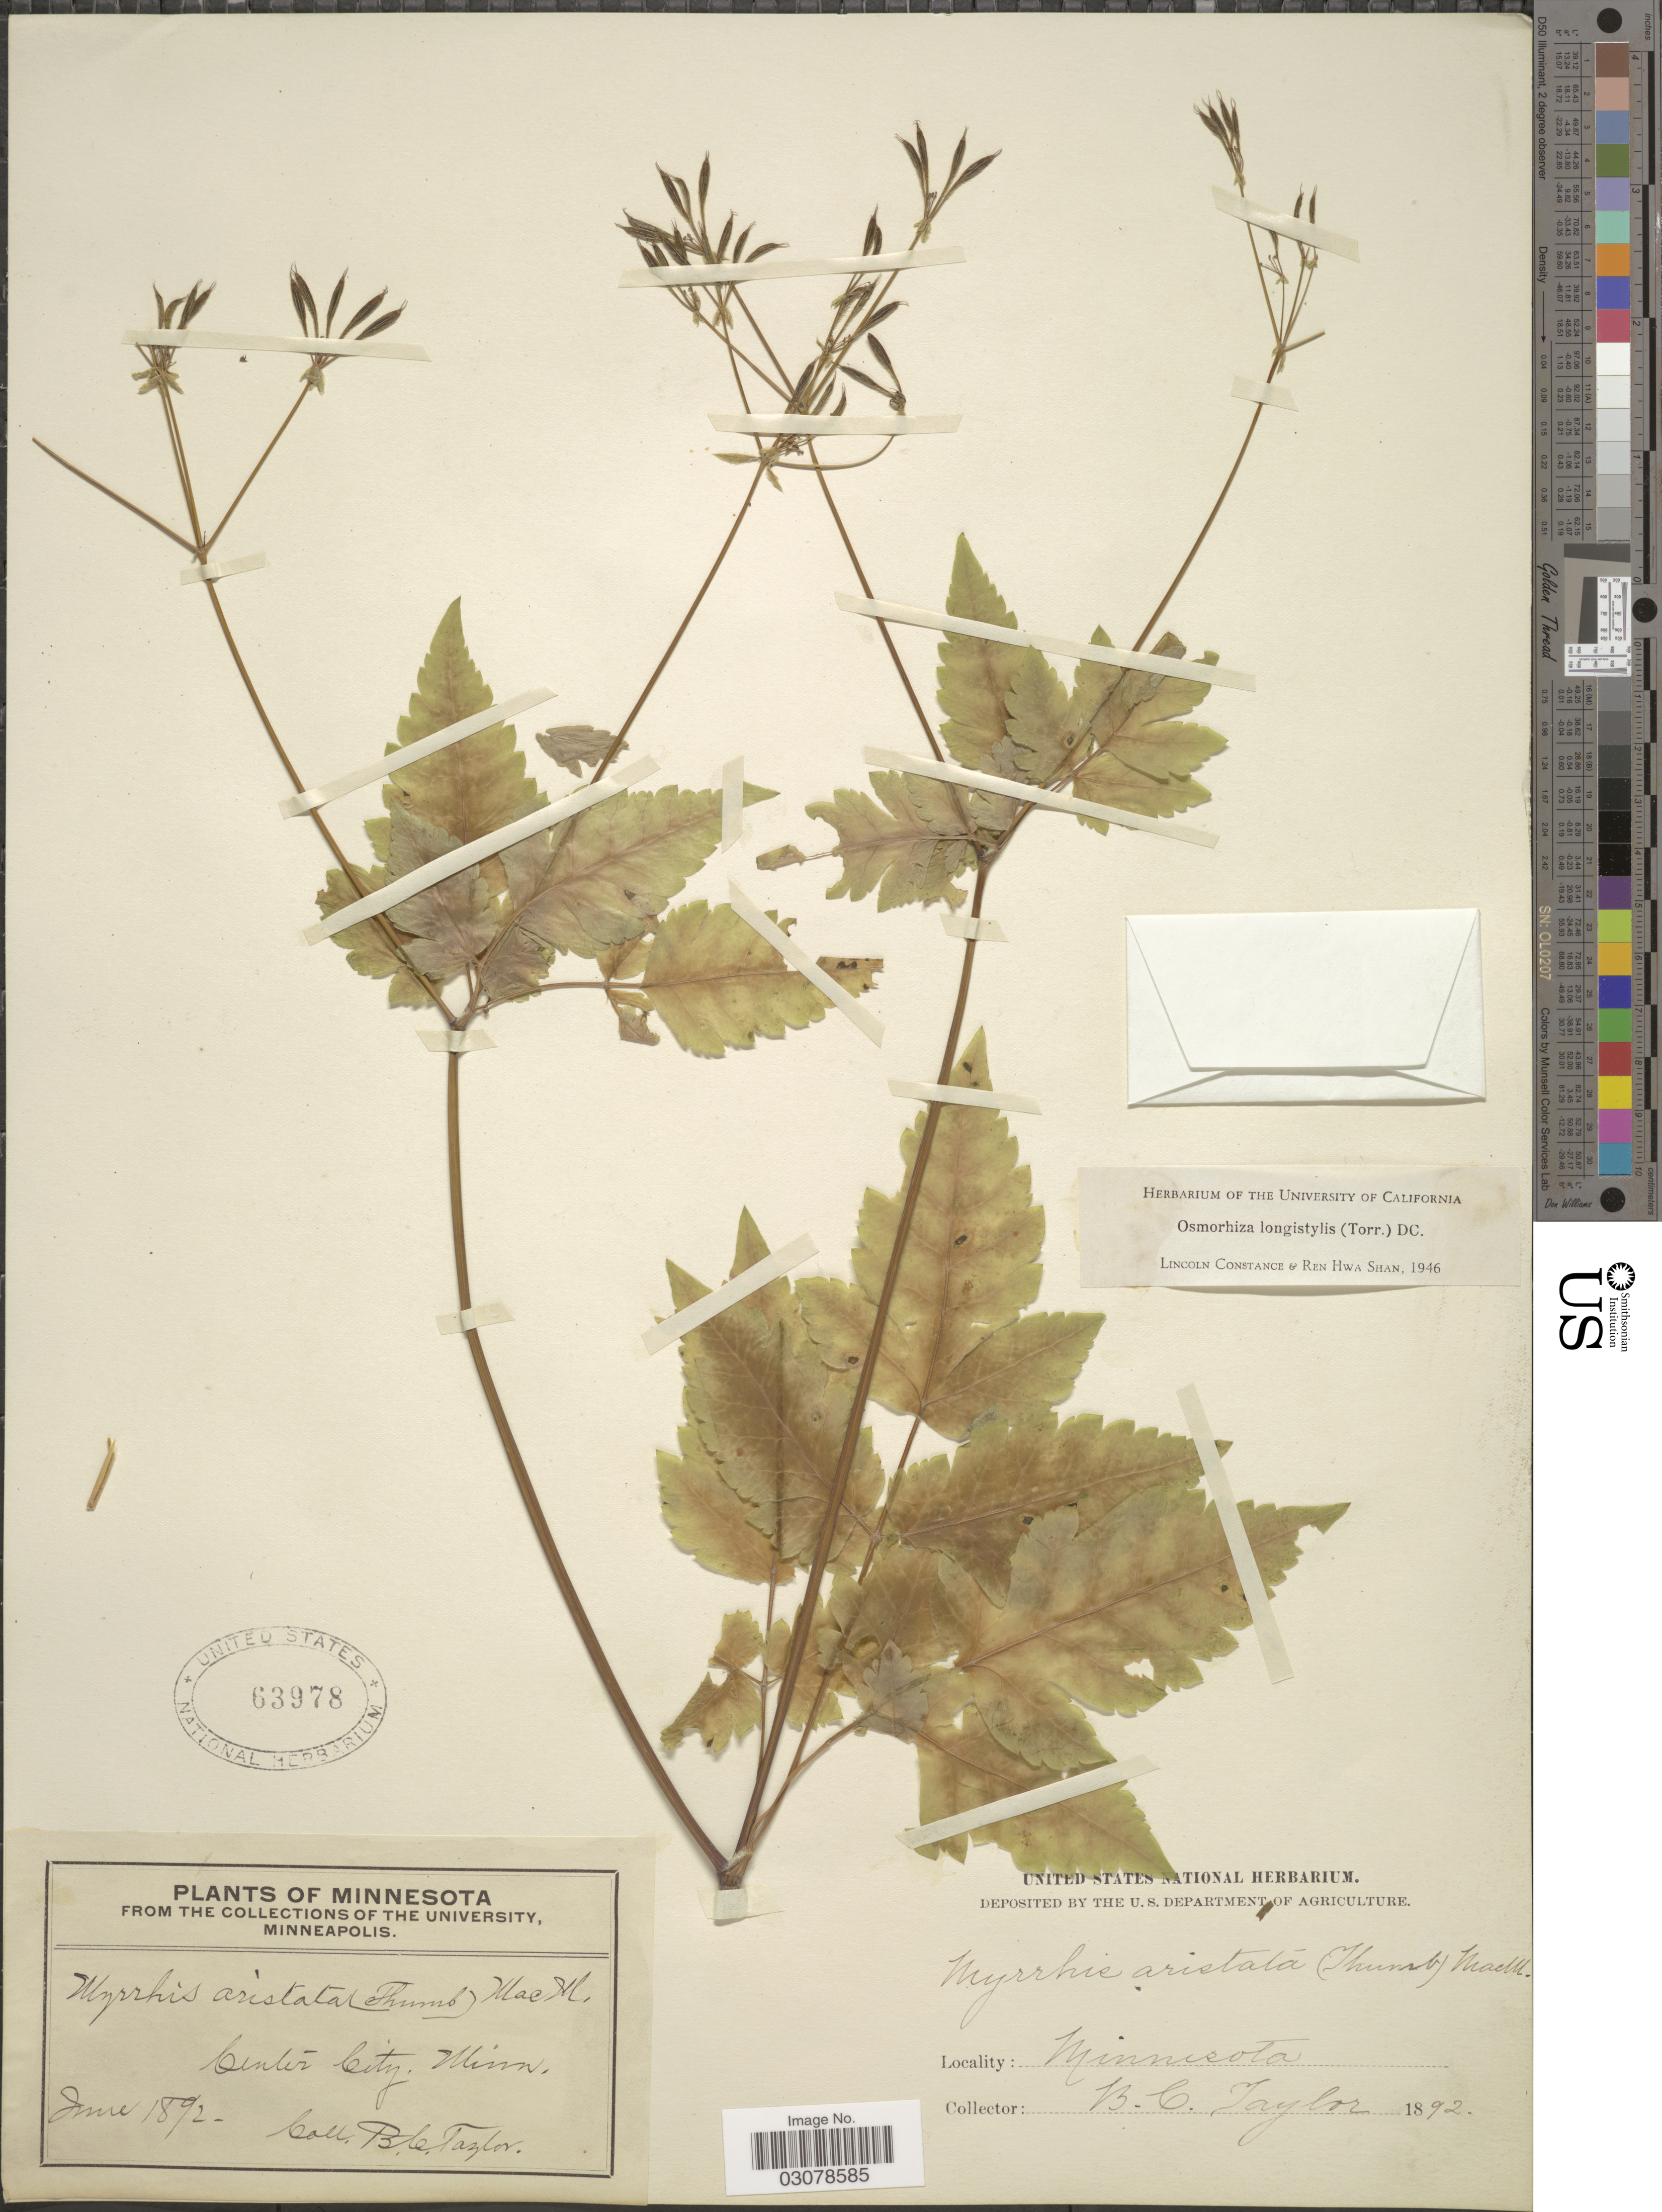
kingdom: Plantae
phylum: Tracheophyta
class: Magnoliopsida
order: Apiales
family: Apiaceae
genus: Osmorhiza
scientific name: Osmorhiza longistylis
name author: (Torr.) DC.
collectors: B. C. Taylor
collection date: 1892-06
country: United States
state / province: Minnesota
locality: Center City.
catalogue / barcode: US 63978